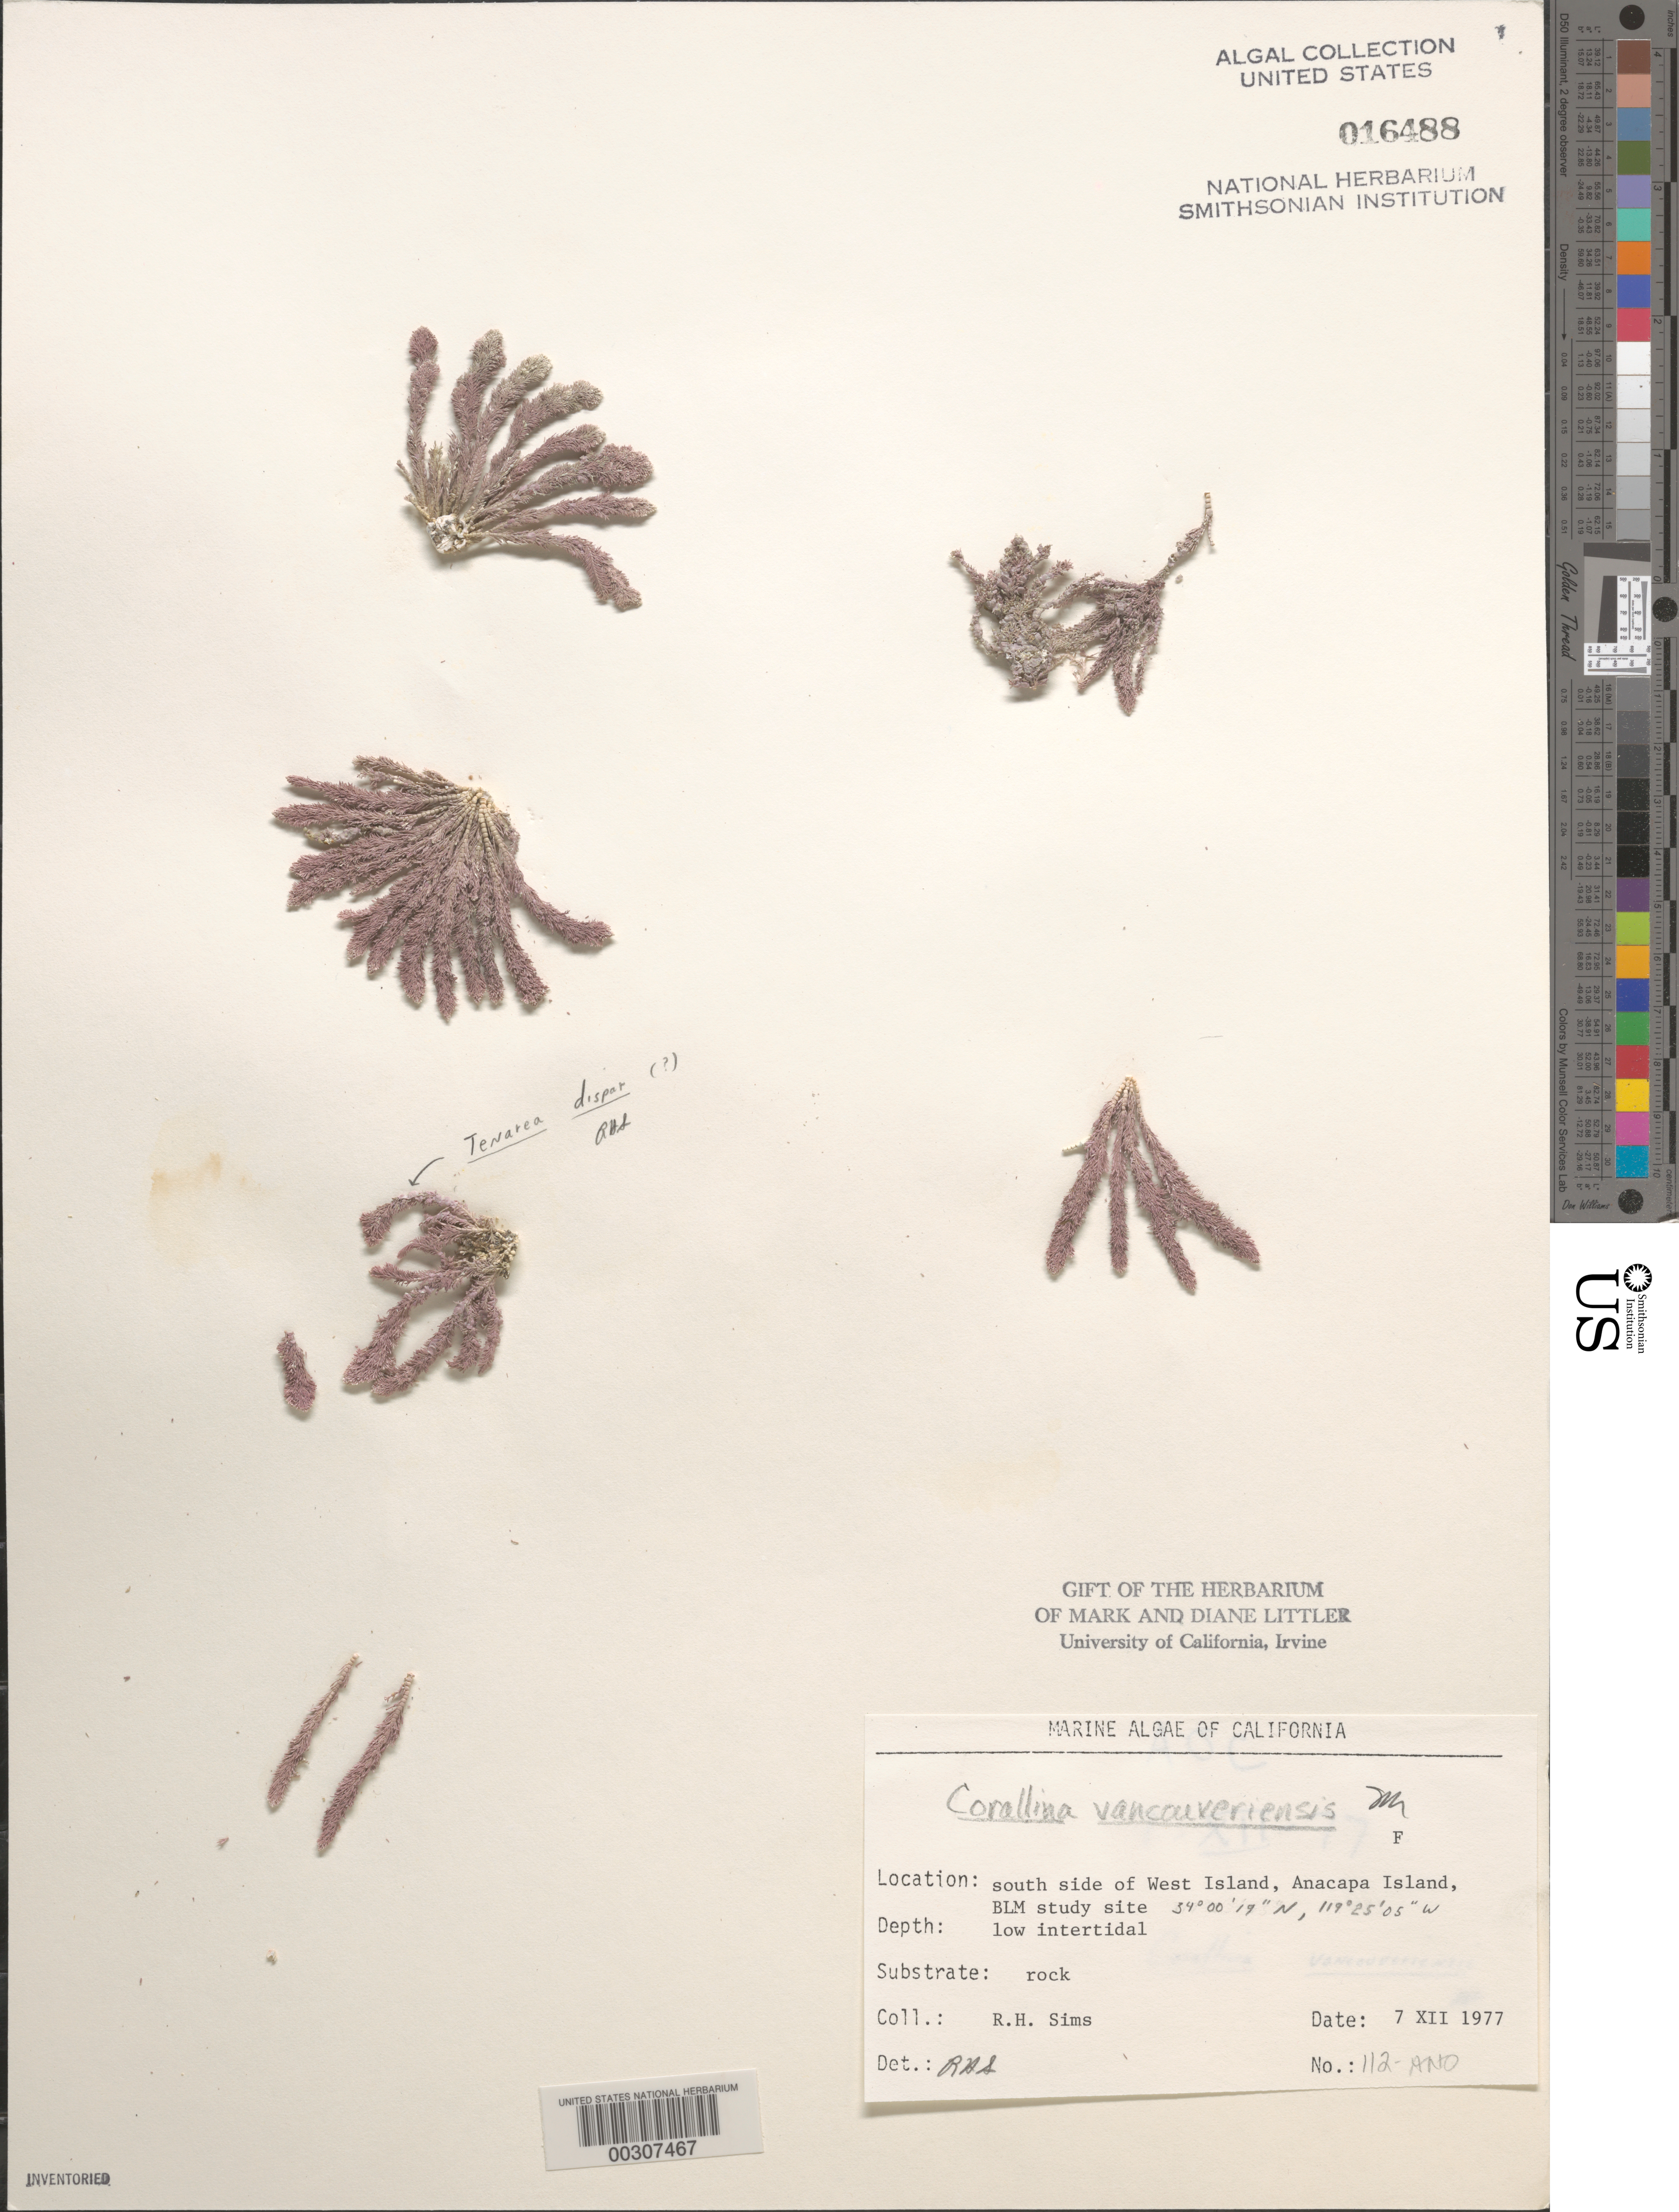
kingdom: Plantae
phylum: Rhodophyta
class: Florideophyceae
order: Corallinales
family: Corallinaceae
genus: Corallina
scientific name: Corallina vancouveriensis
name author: Yendo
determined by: Sims, Robert H.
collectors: R. H. Sims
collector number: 112-ANO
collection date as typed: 07 Dec 1977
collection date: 1977-12-07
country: United States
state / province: California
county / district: Ventura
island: Anacapa Island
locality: South side of west island, near Cat Rock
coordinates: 34 00'19"N, 119 25'05"W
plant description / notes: BLM-SOCALBIGHT Rocky Intertidal Survey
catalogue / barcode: US 16488